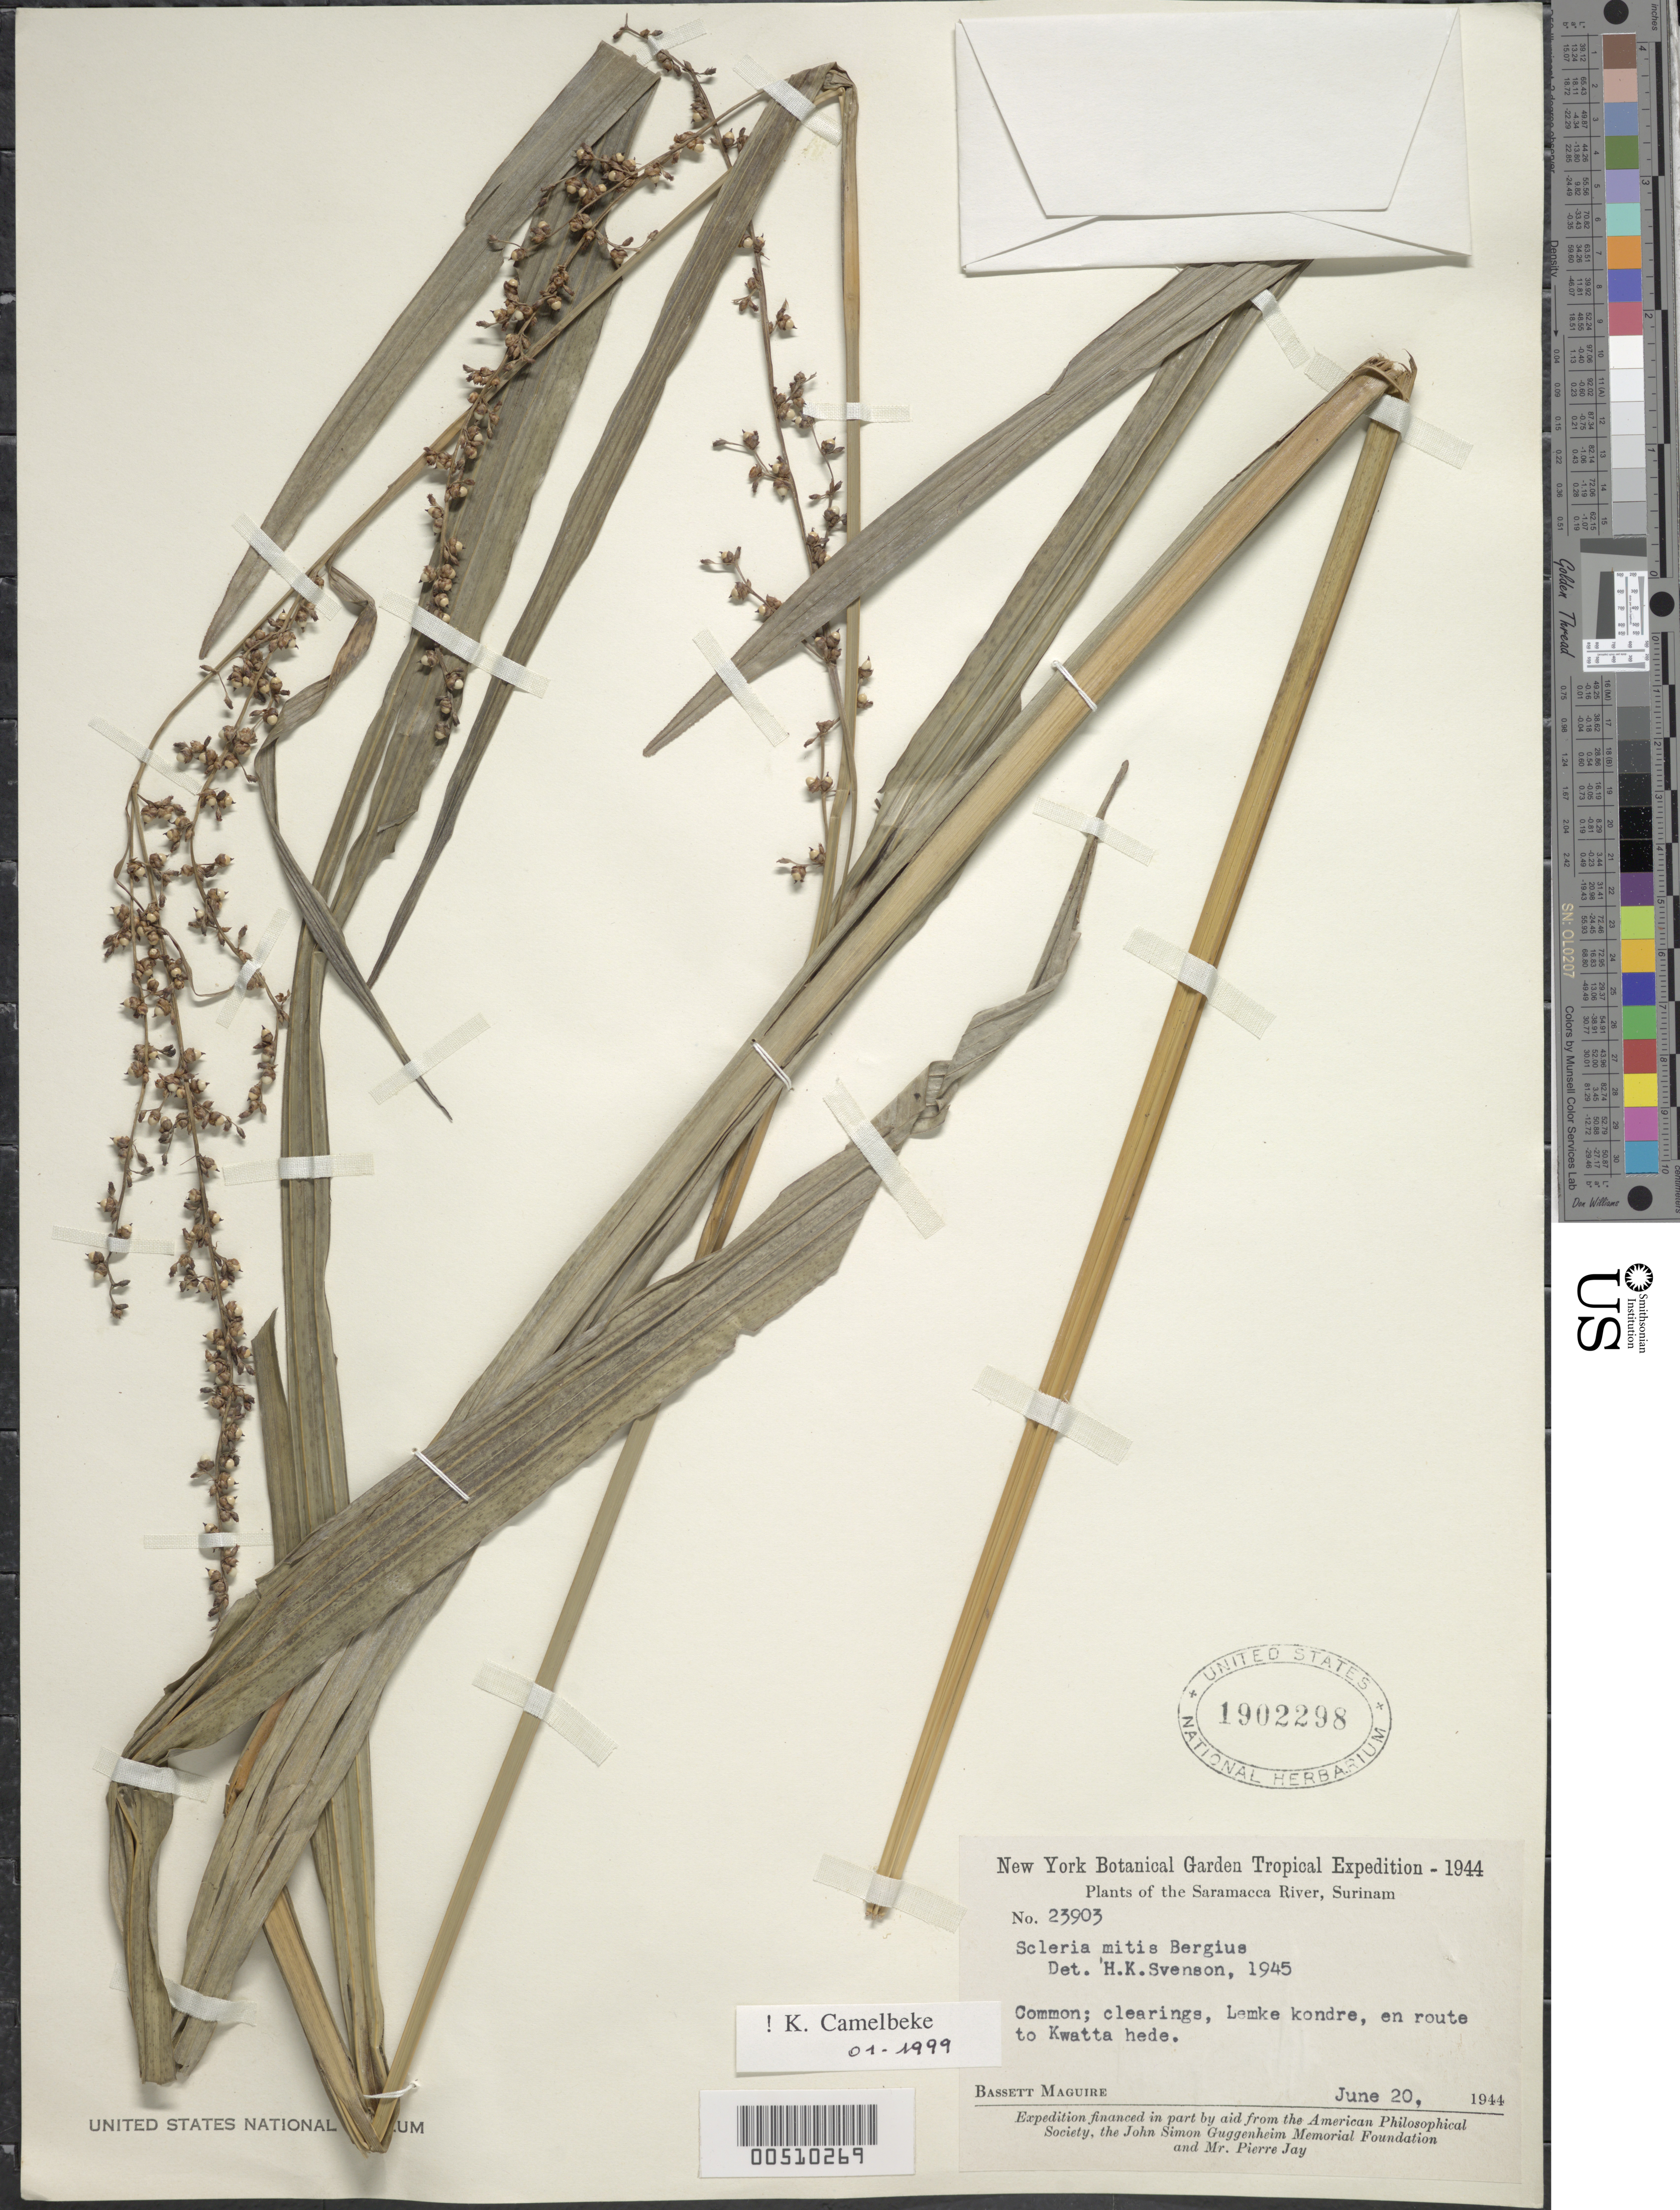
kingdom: Plantae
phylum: Tracheophyta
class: Liliopsida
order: Poales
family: Cyperaceae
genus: Scleria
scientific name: Scleria mitis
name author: P.J. Bergius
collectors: B. Maguire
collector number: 23903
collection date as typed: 20 Jun 1944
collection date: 1944-06-20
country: Suriname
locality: Lemke kondre, en route to Kwatta hede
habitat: Clearings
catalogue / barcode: US 1902298